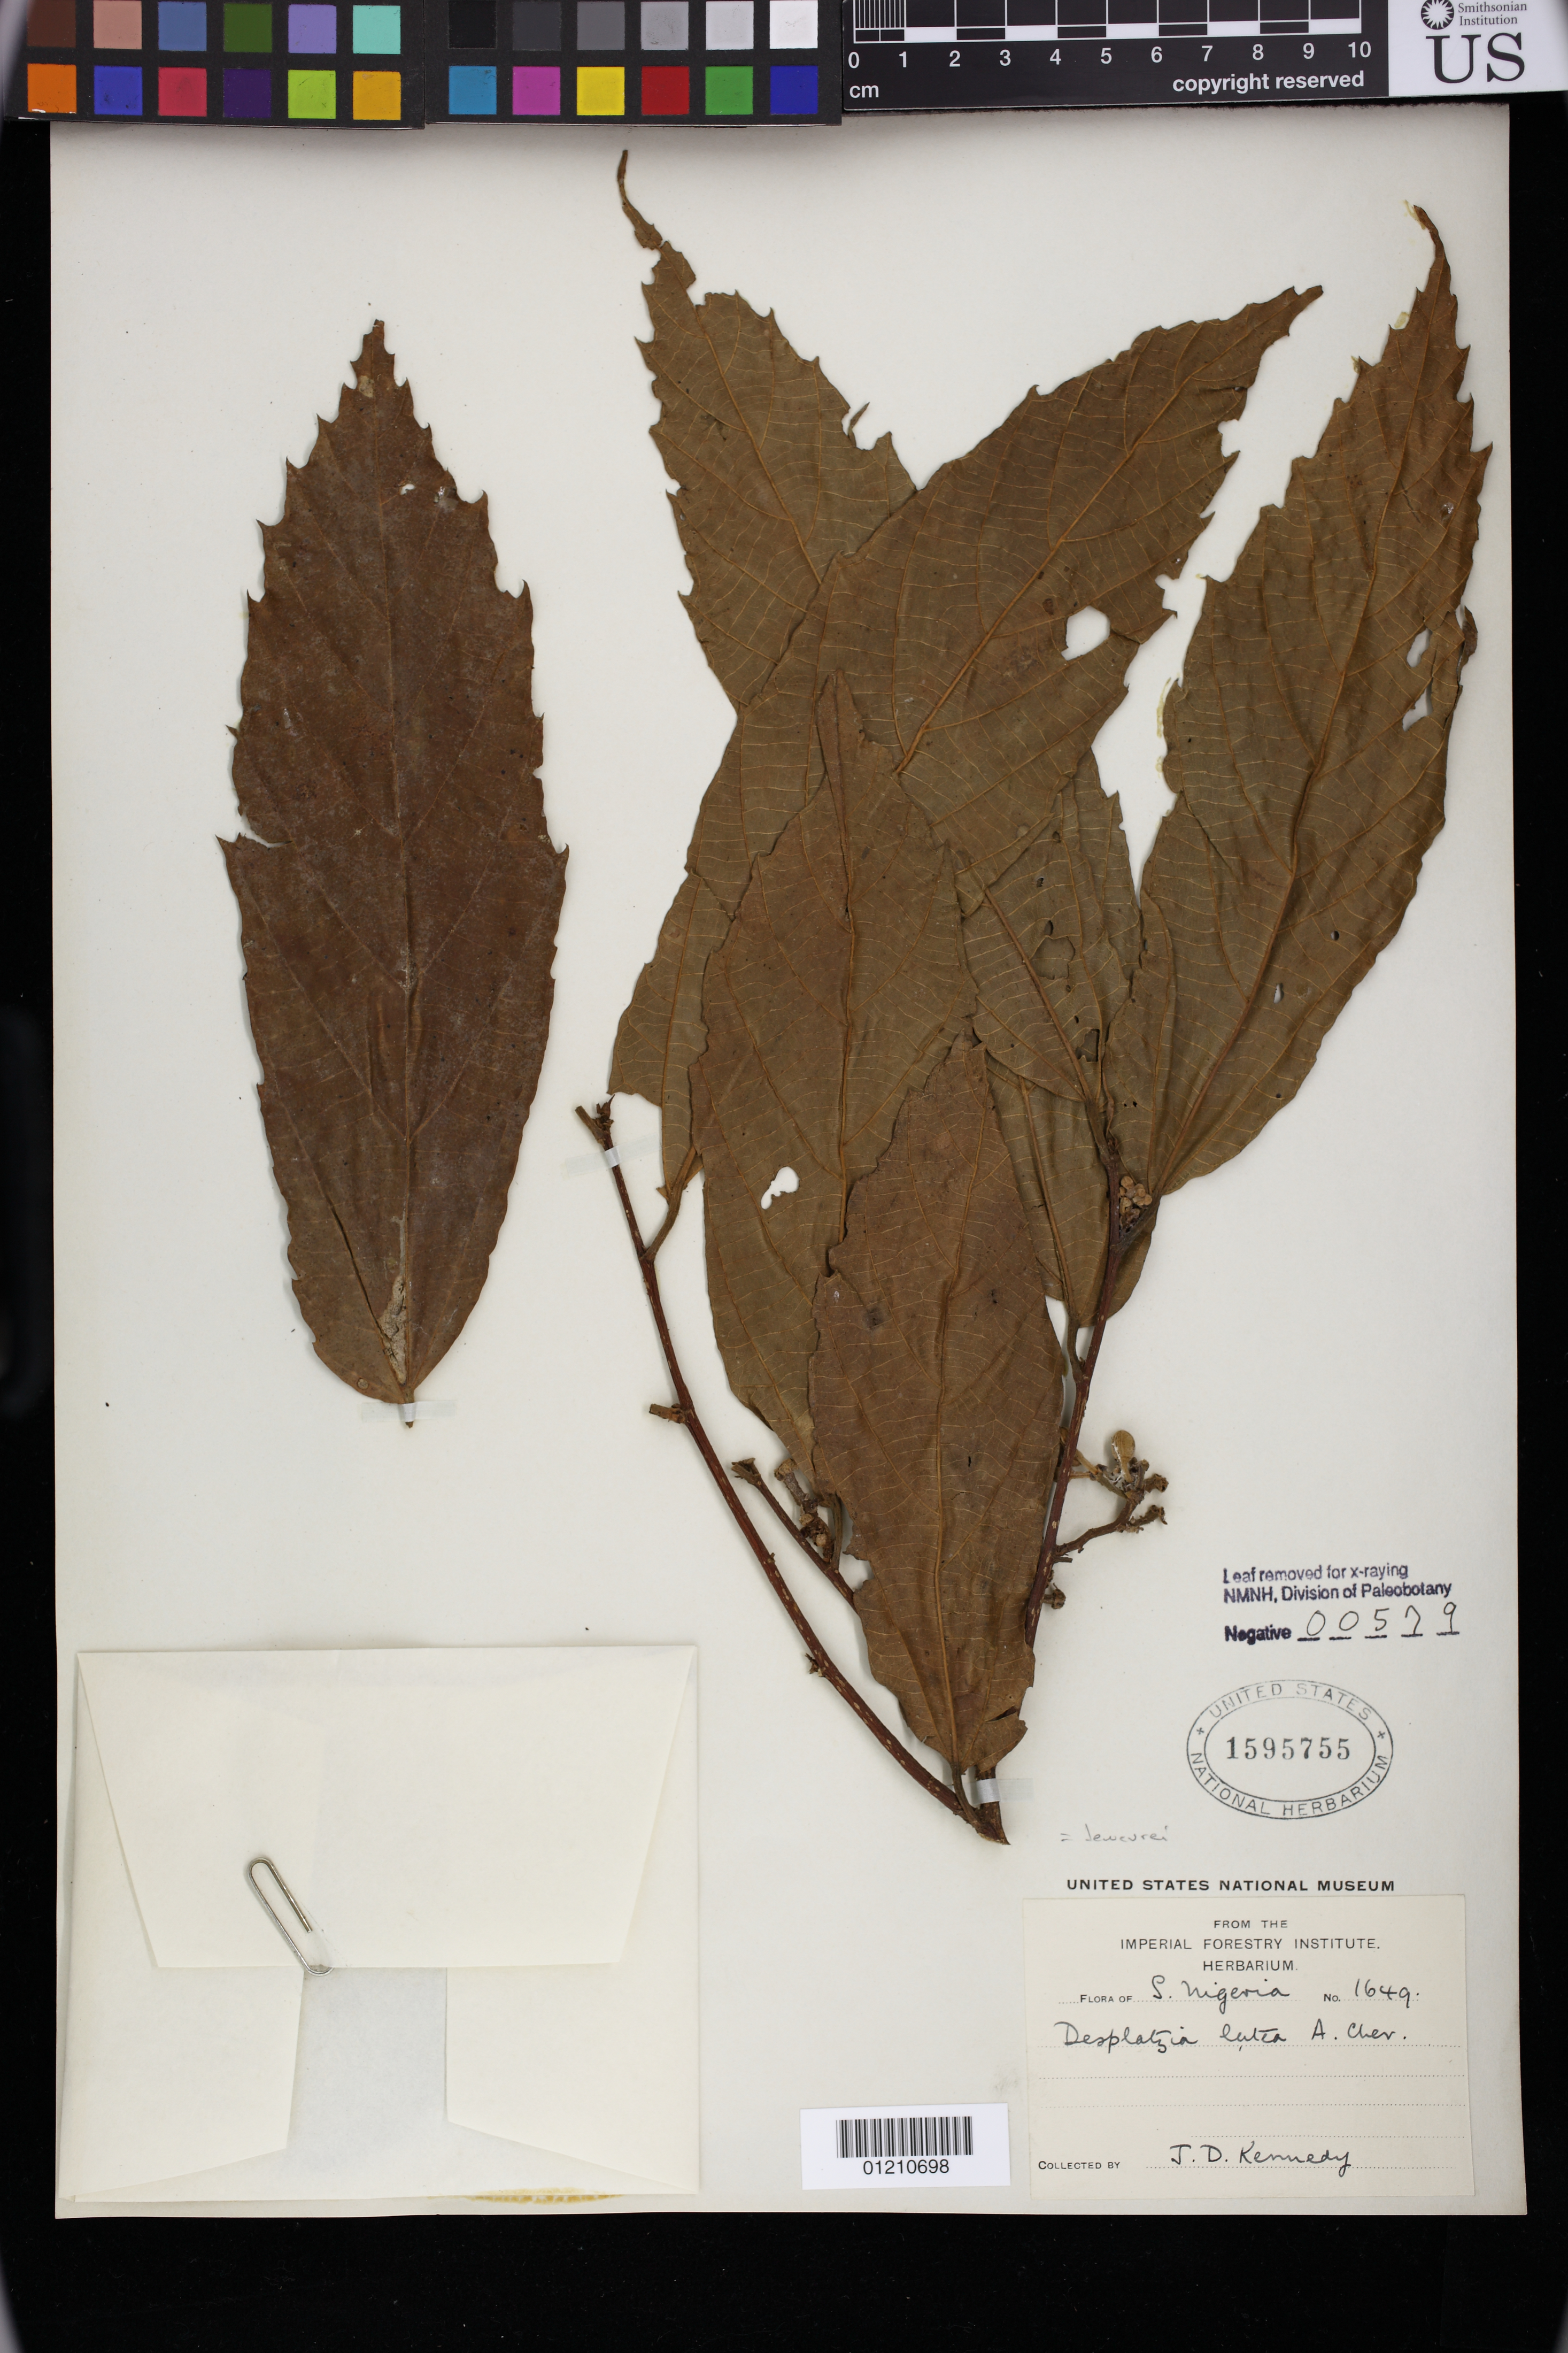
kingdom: Plantae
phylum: Tracheophyta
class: Magnoliopsida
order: Malvales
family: Malvaceae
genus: Desplatsia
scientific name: Desplatsia dewevrei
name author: (De Wild. & Durand) Burret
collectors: J. D. Kennedy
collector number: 1649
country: Nigeria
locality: S. Nigeria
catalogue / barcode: US 1595755